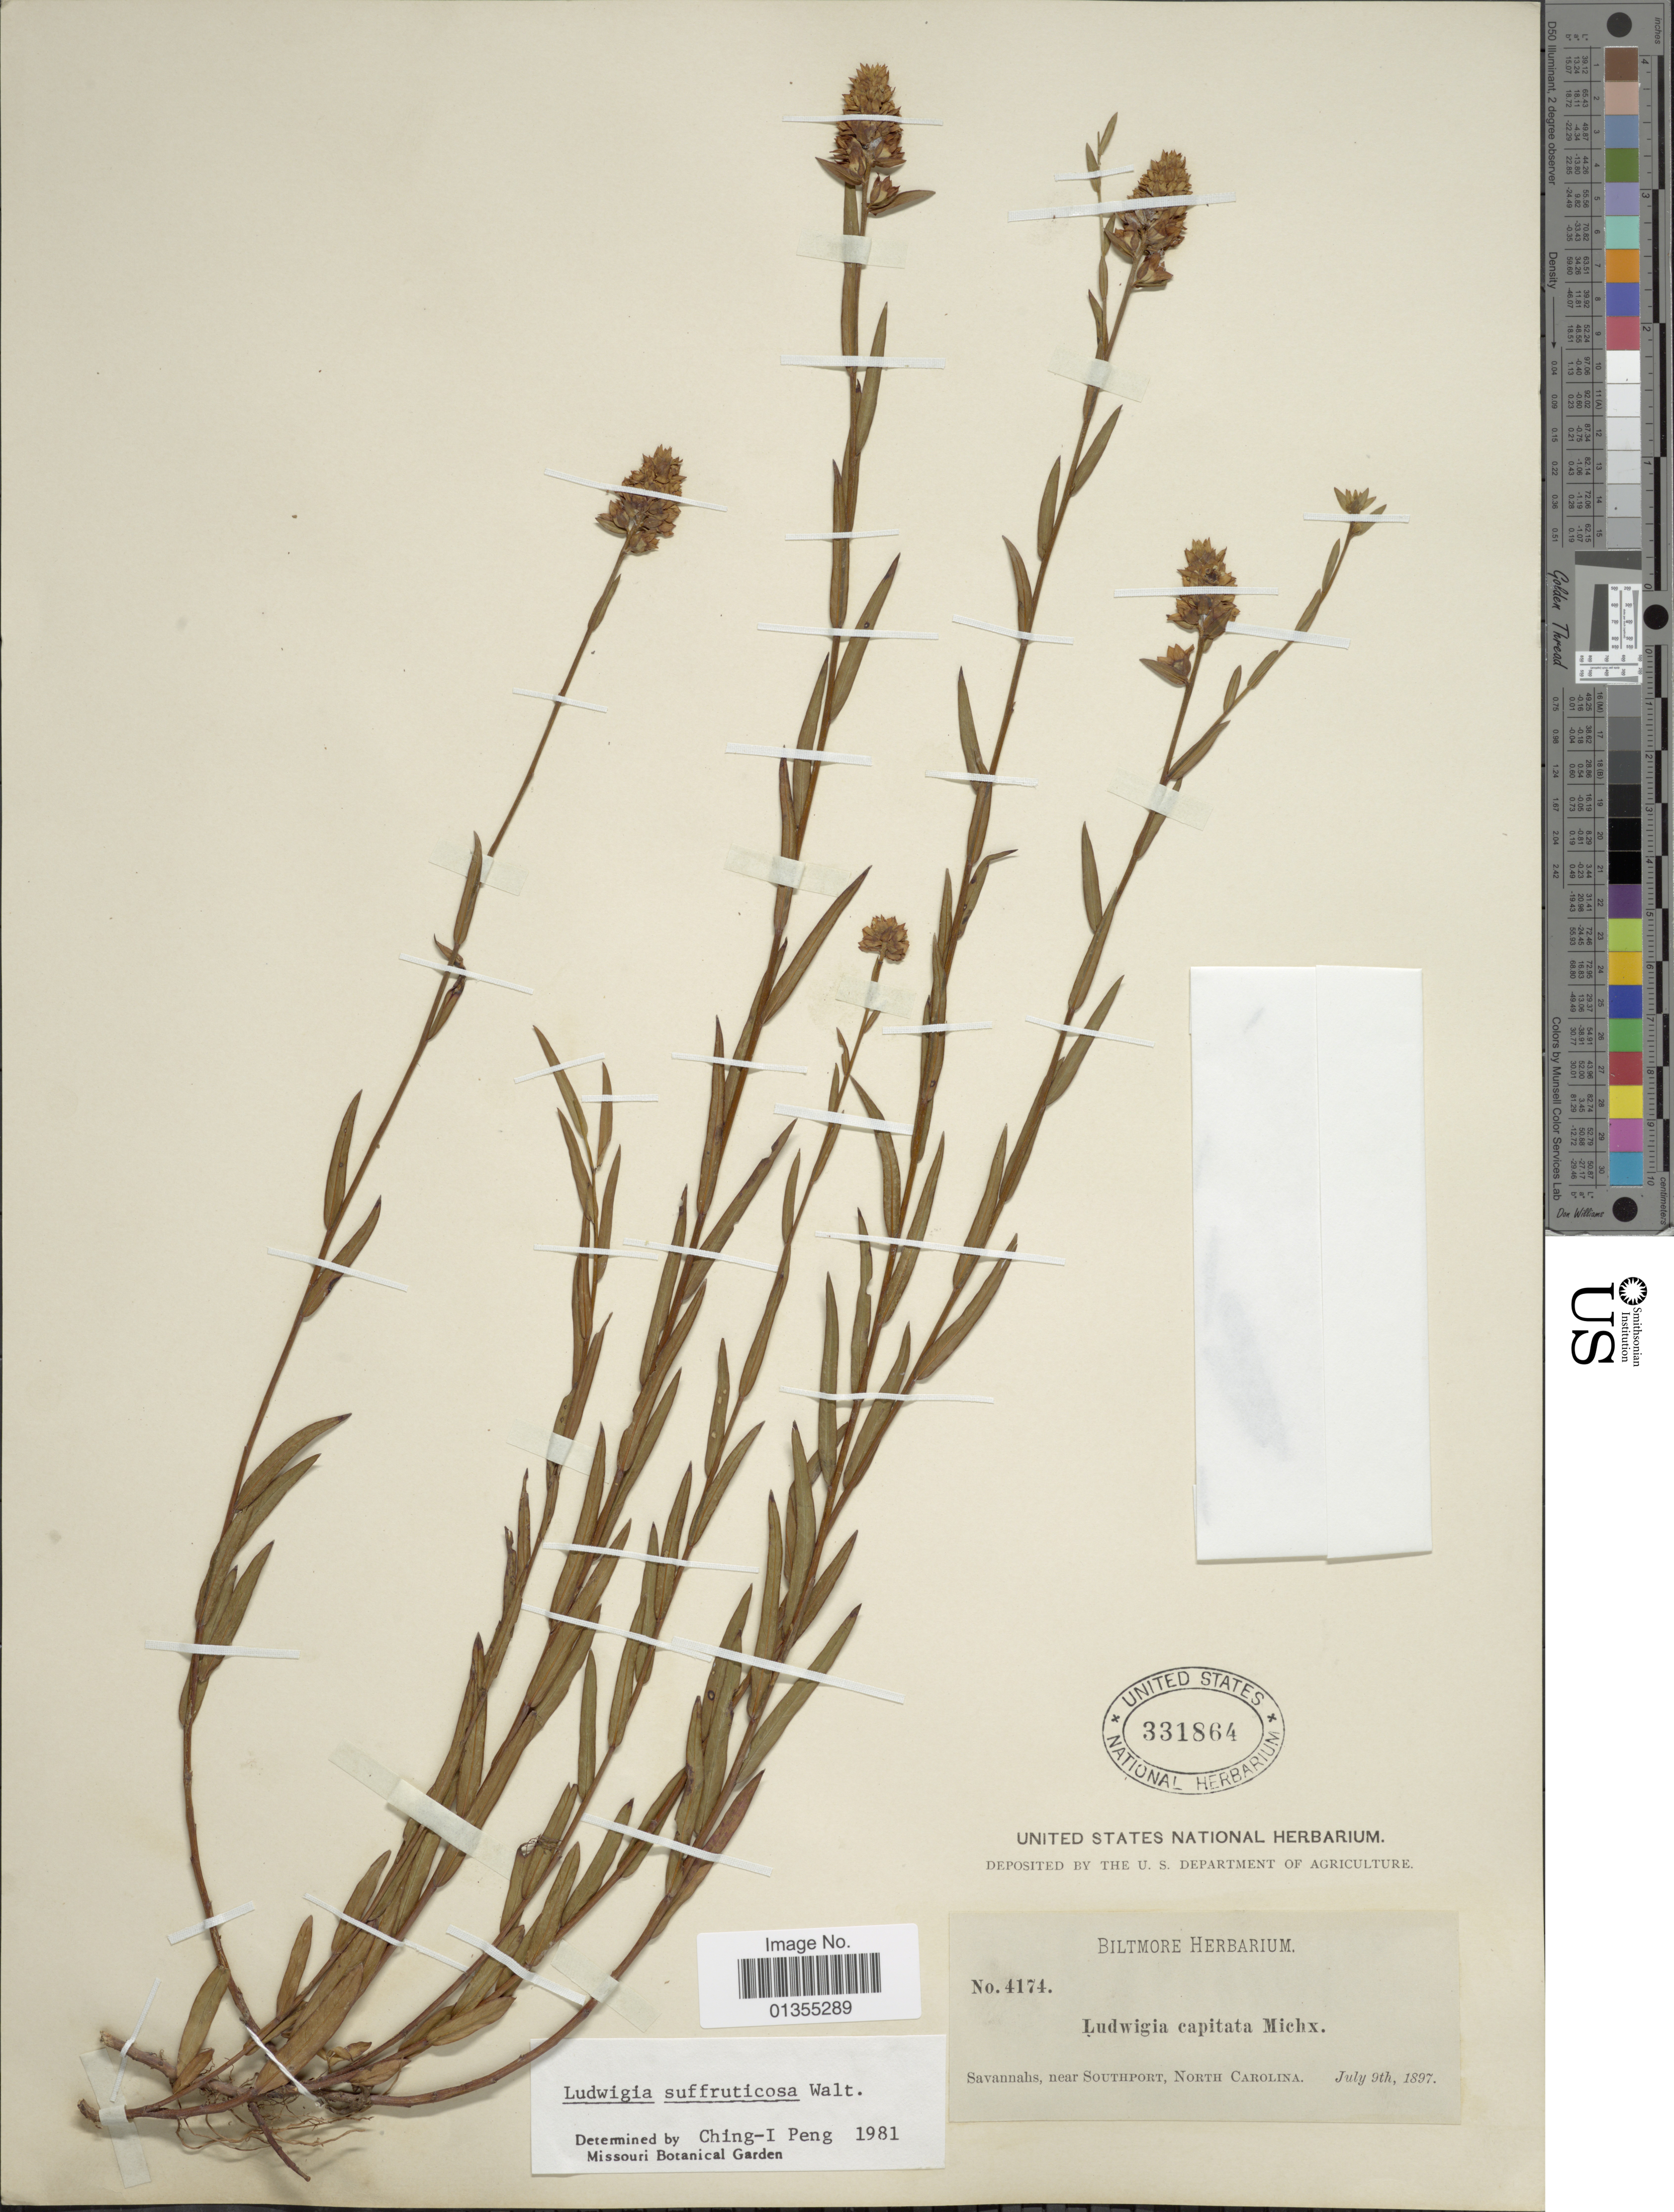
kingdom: Plantae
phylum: Tracheophyta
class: Magnoliopsida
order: Myrtales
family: Onagraceae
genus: Ludwigia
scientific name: Ludwigia suffruticosa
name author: Walter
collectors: ex herb. Biltmore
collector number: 4174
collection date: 1897-07-09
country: United States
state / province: North Carolina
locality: Savannahs, near Southport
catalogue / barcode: US 331864